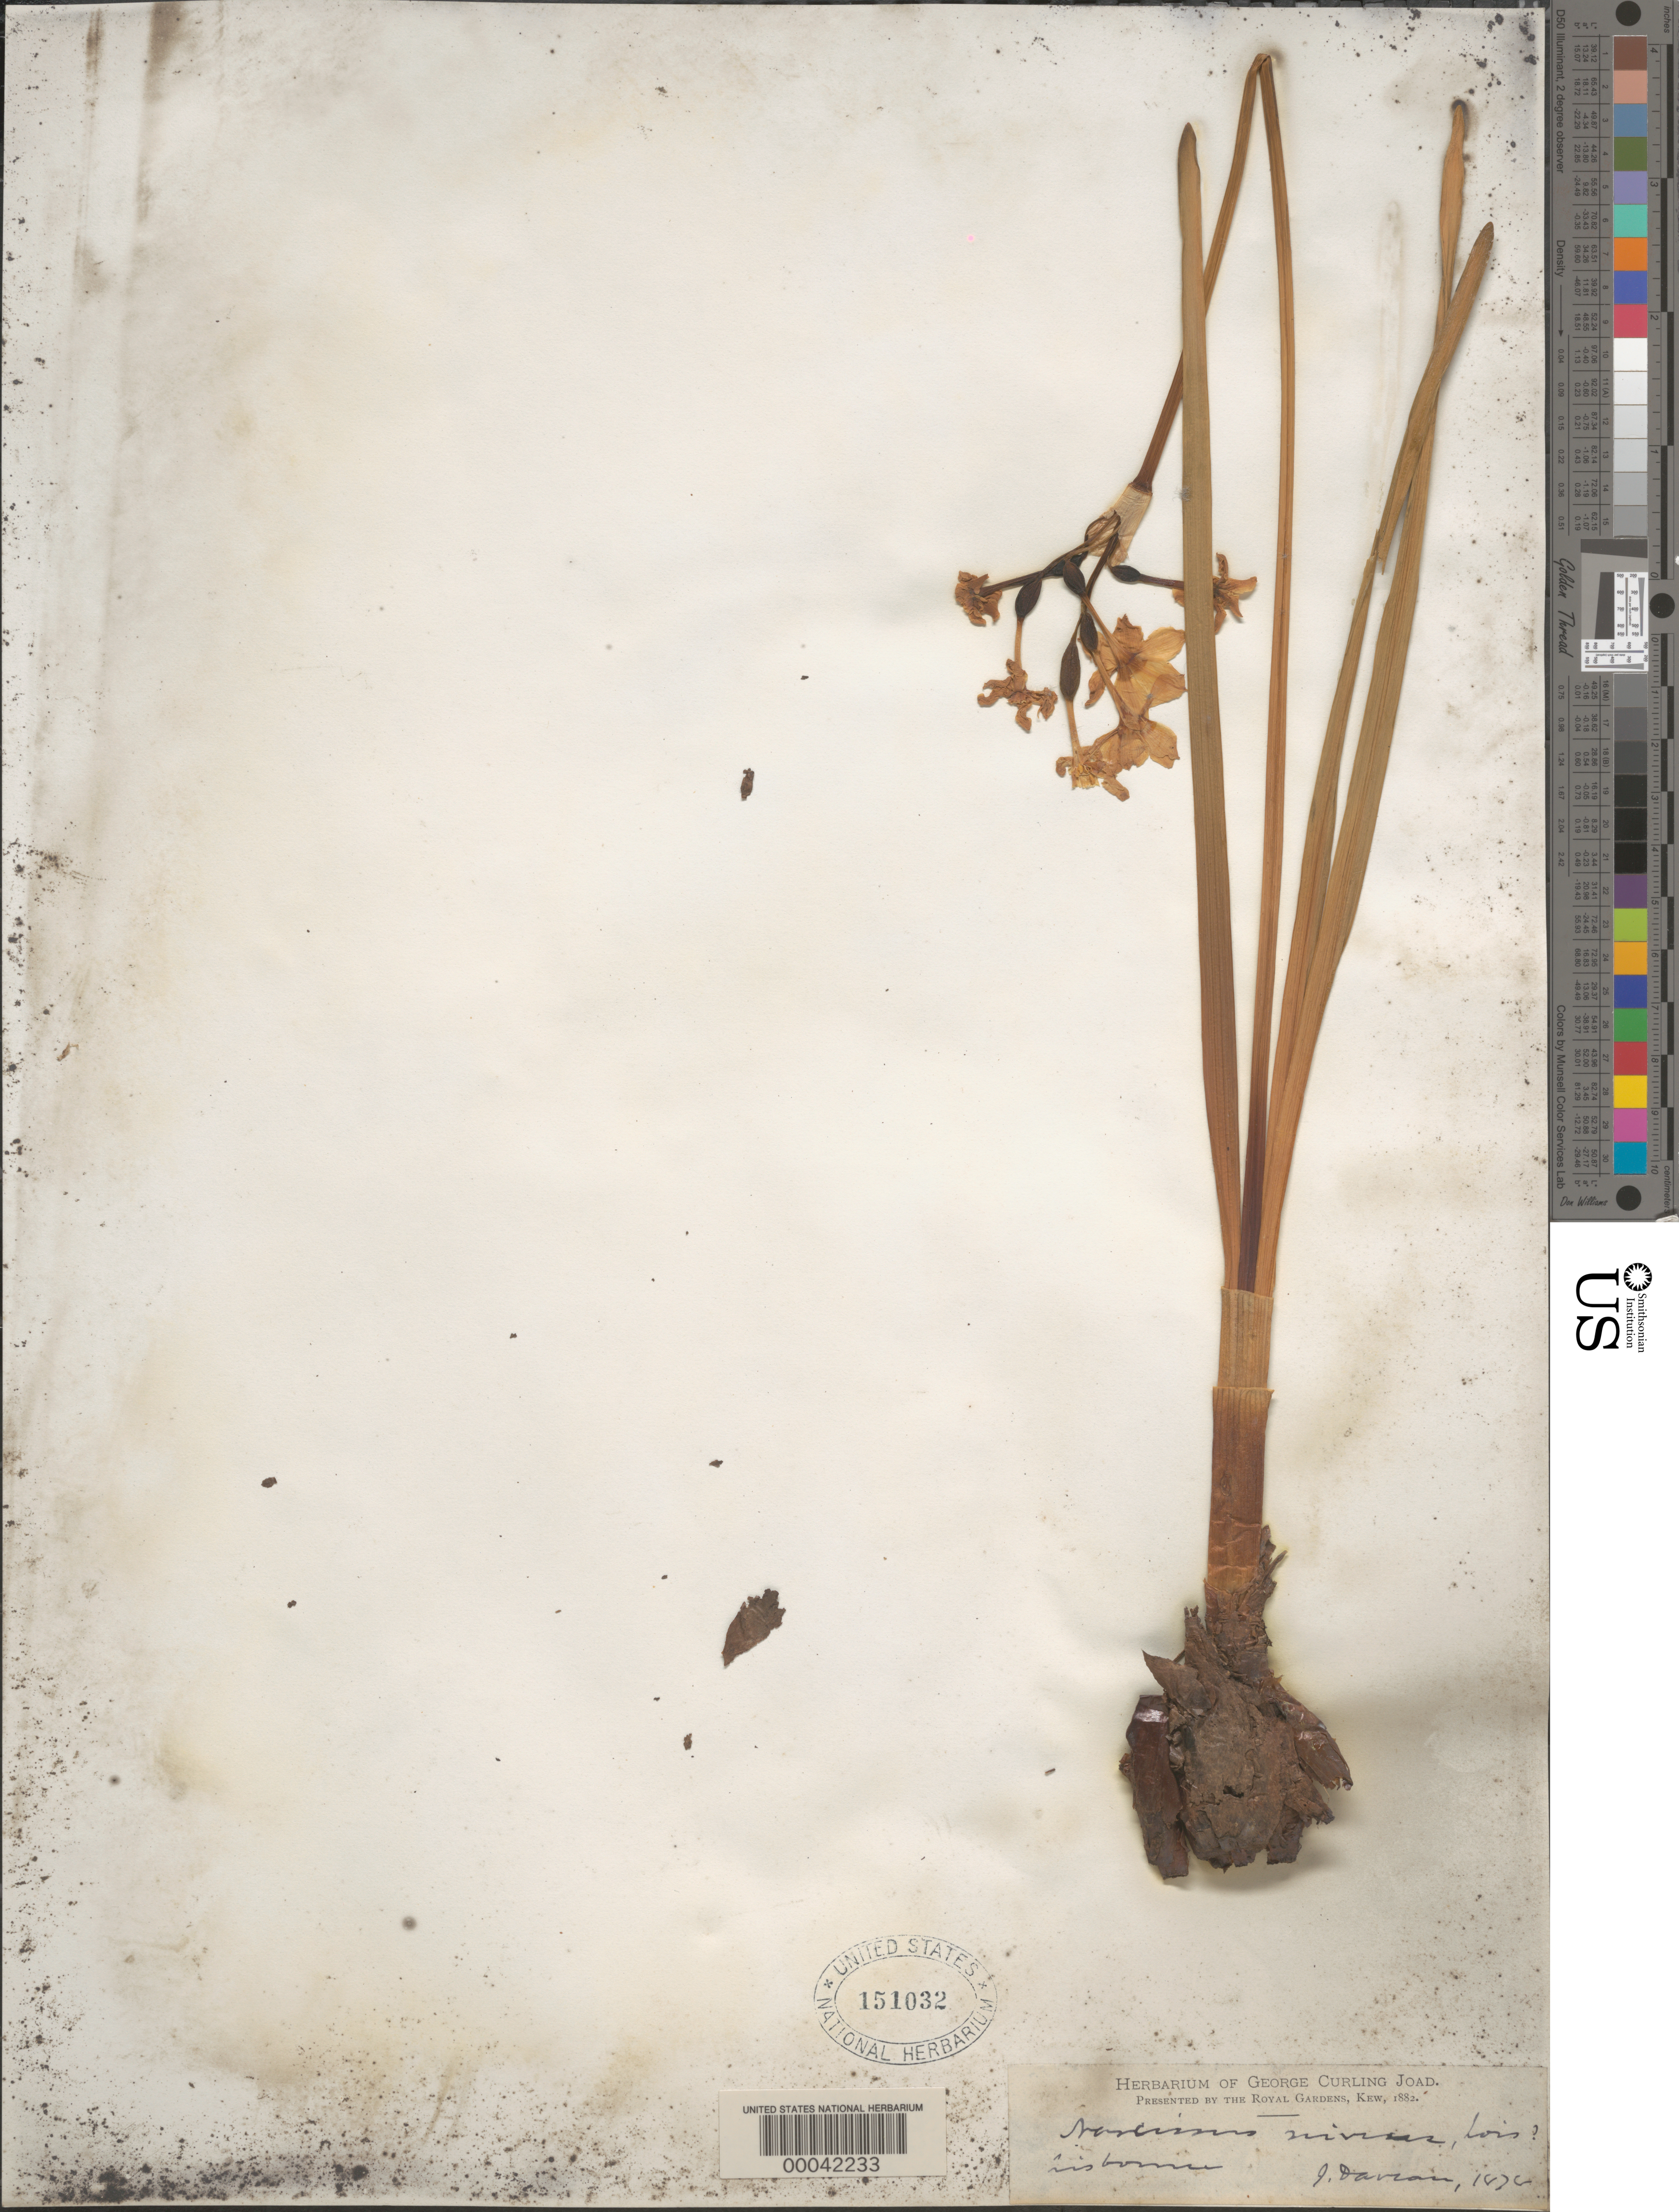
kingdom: Plantae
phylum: Tracheophyta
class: Liliopsida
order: Asparagales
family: Amaryllidaceae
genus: Narcissus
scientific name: Narcissus niveus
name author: Loisel.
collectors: J. Davian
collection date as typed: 18--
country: Portugal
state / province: Lisboa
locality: Lisbon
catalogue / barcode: US 151032